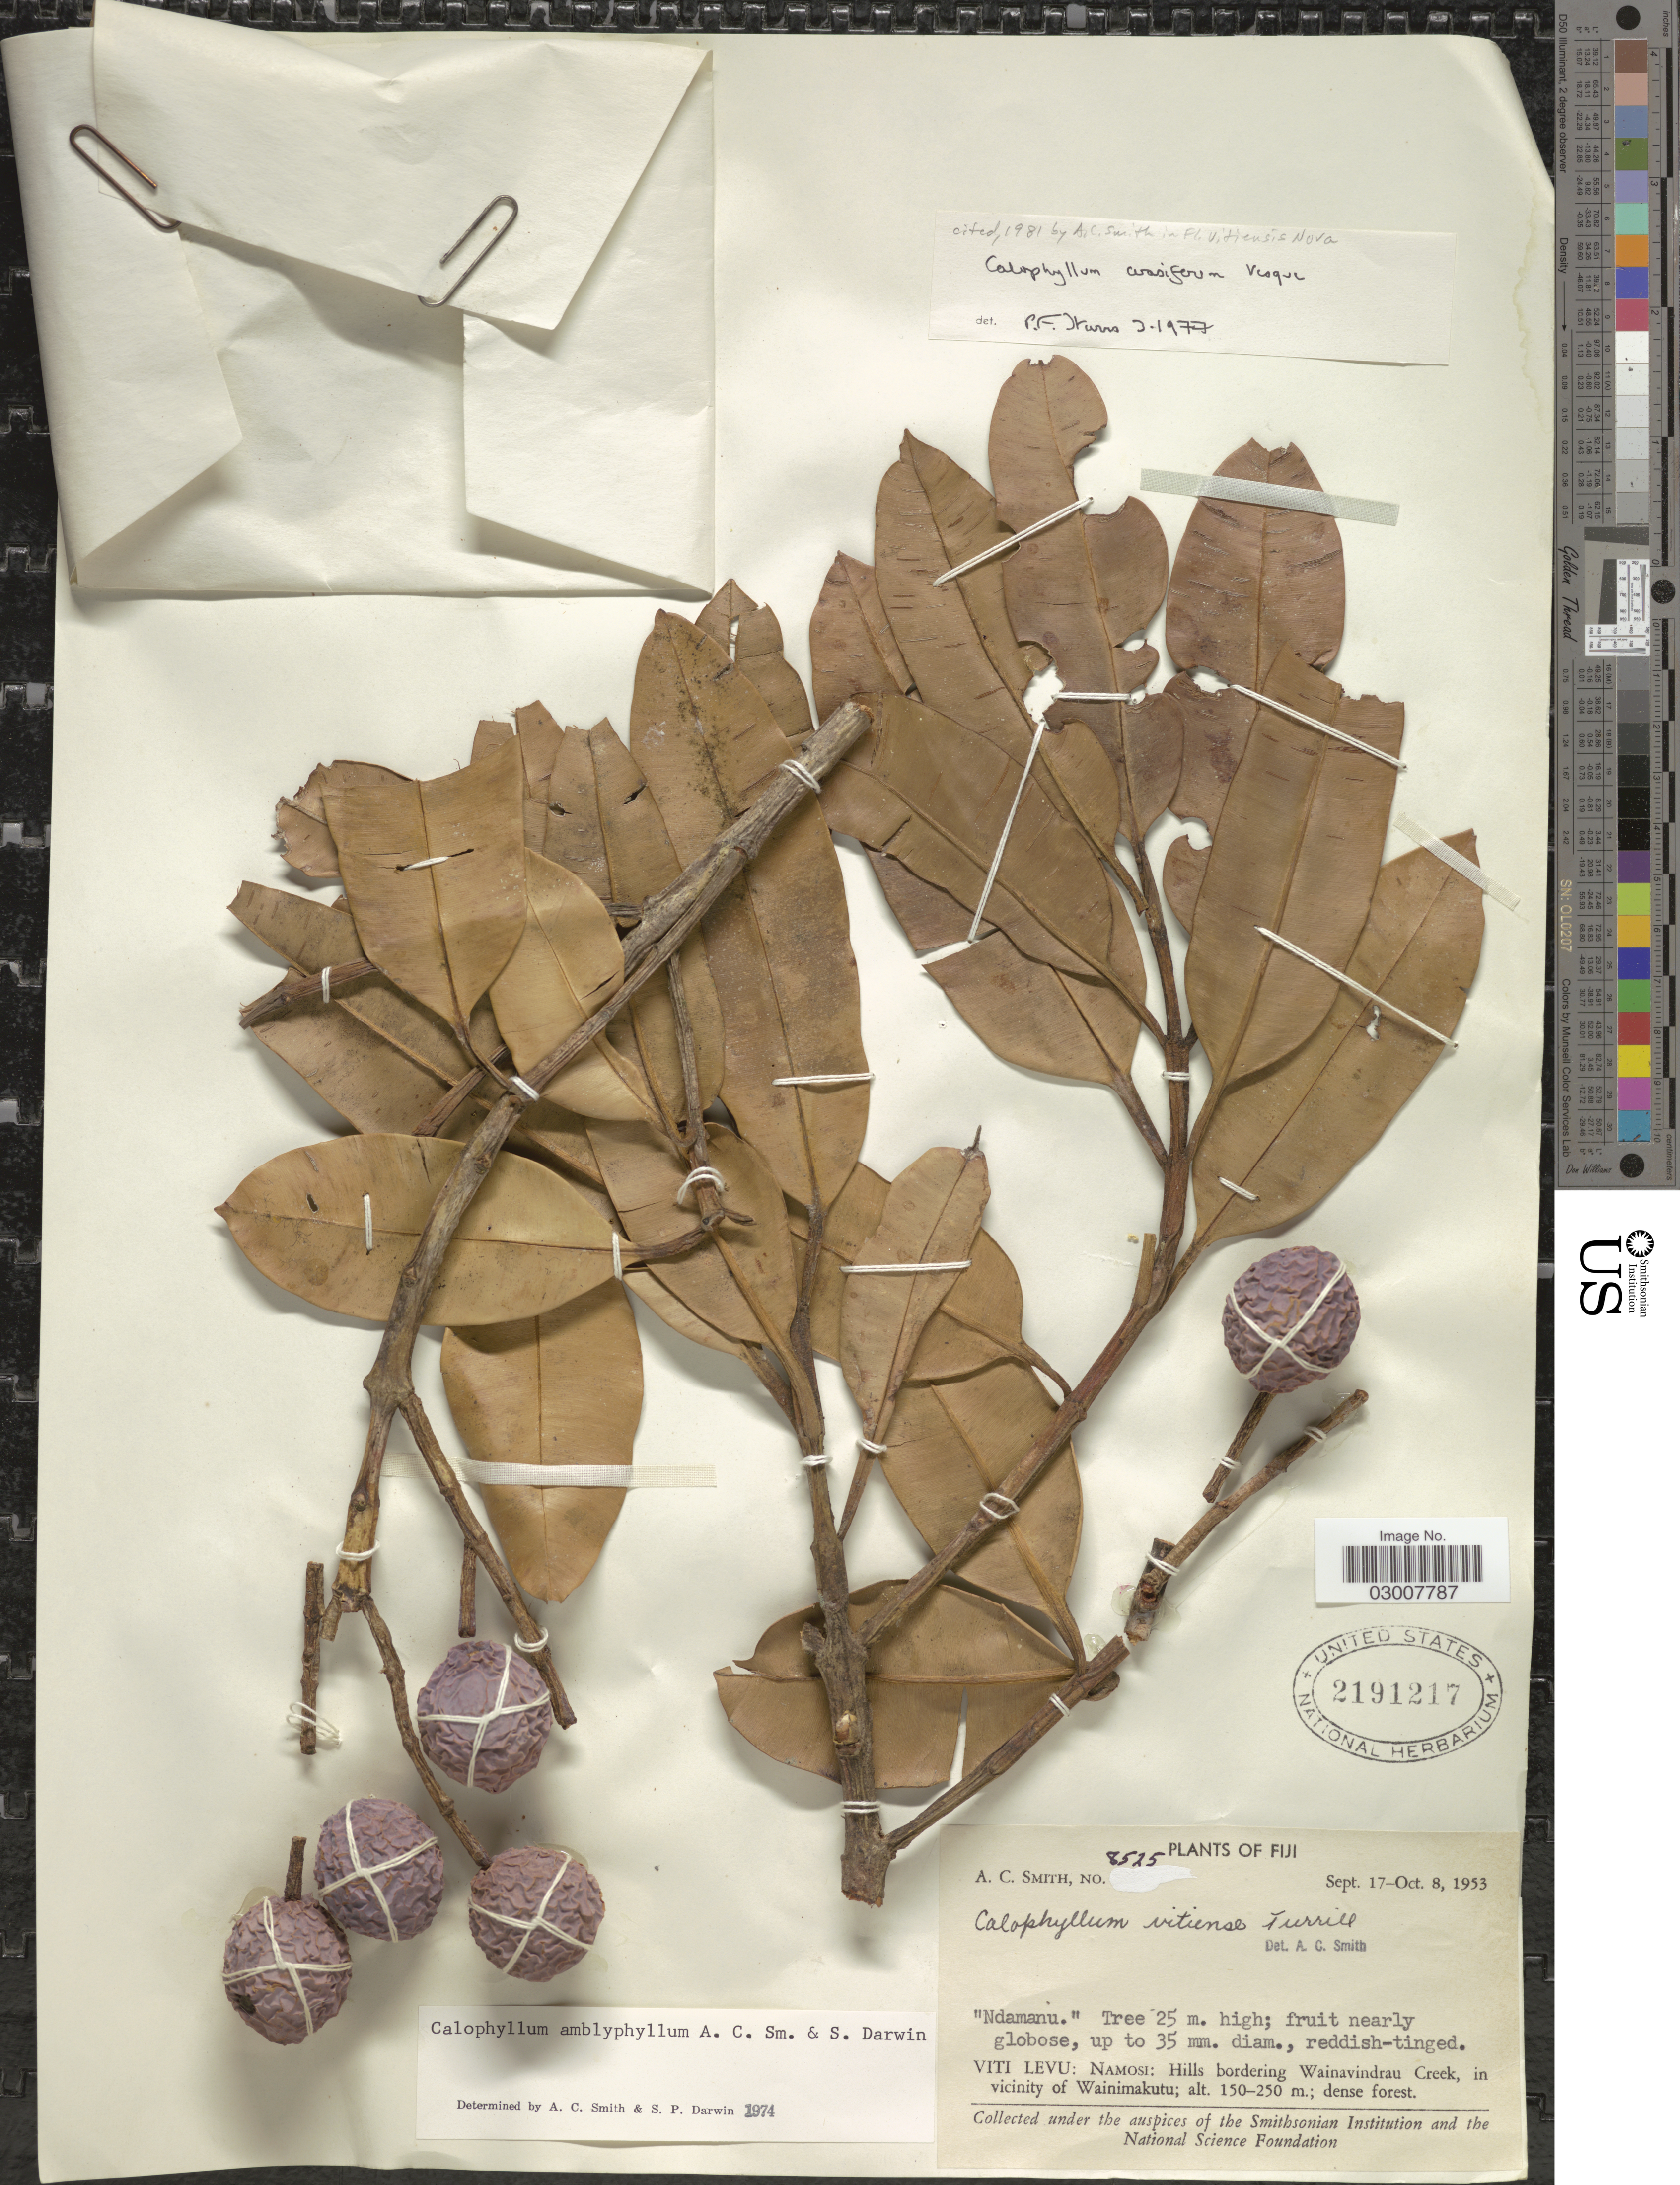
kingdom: Plantae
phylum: Tracheophyta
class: Magnoliopsida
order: Malpighiales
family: Calophyllaceae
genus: Calophyllum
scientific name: Calophyllum cerasiferum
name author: Vesque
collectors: A. C. Smith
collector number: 8525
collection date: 1953-09-17/1953-10-08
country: Fiji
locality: Viti Levu: Namosi: Hills bordering Wainavindrau Creek, in vicinity of Wainimakutu.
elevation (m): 150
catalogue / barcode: US 2191217